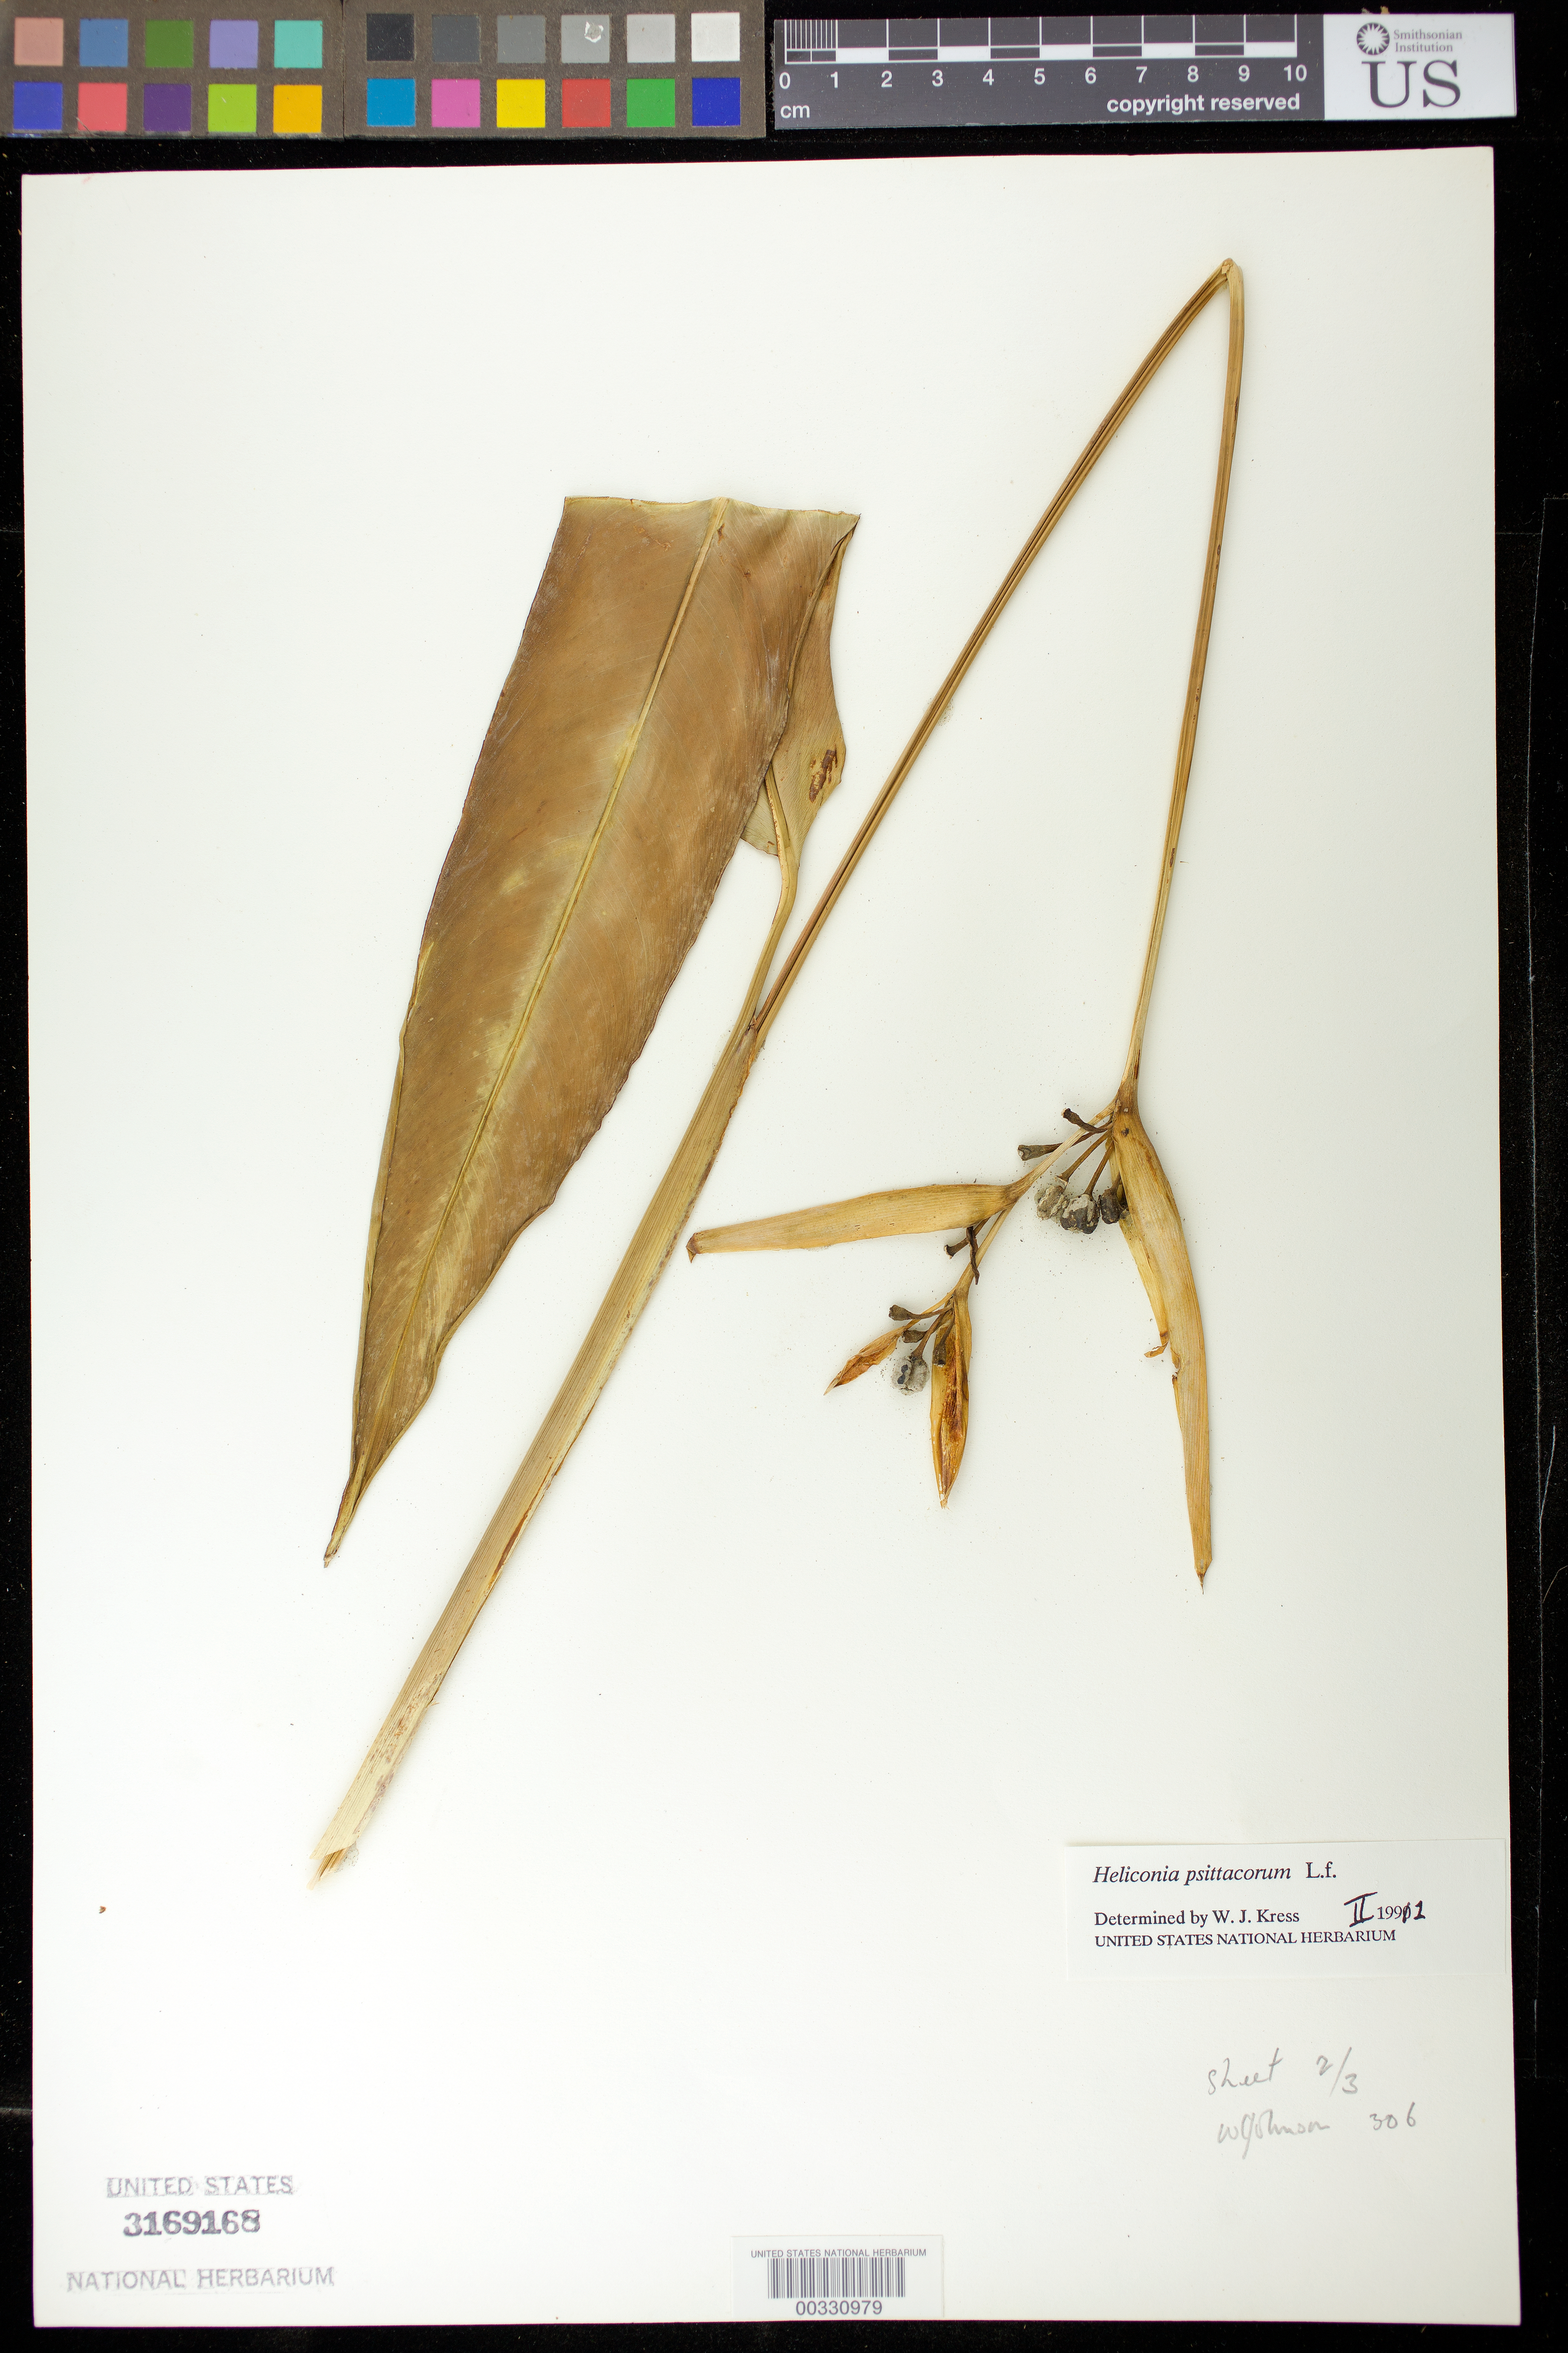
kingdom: Plantae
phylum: Tracheophyta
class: Liliopsida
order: Zingiberales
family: Heliconiaceae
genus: Heliconia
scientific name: Heliconia psittacorum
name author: L. f.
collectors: W. Johnson & S. Barnes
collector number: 306 / Herb Trin 31294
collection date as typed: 08 Aug 1989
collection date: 1989-08-08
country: Trinidad and Tobago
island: Trinidad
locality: Churchill roosvelt highway, piarco, growing next to wj # 307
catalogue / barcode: US 3169168